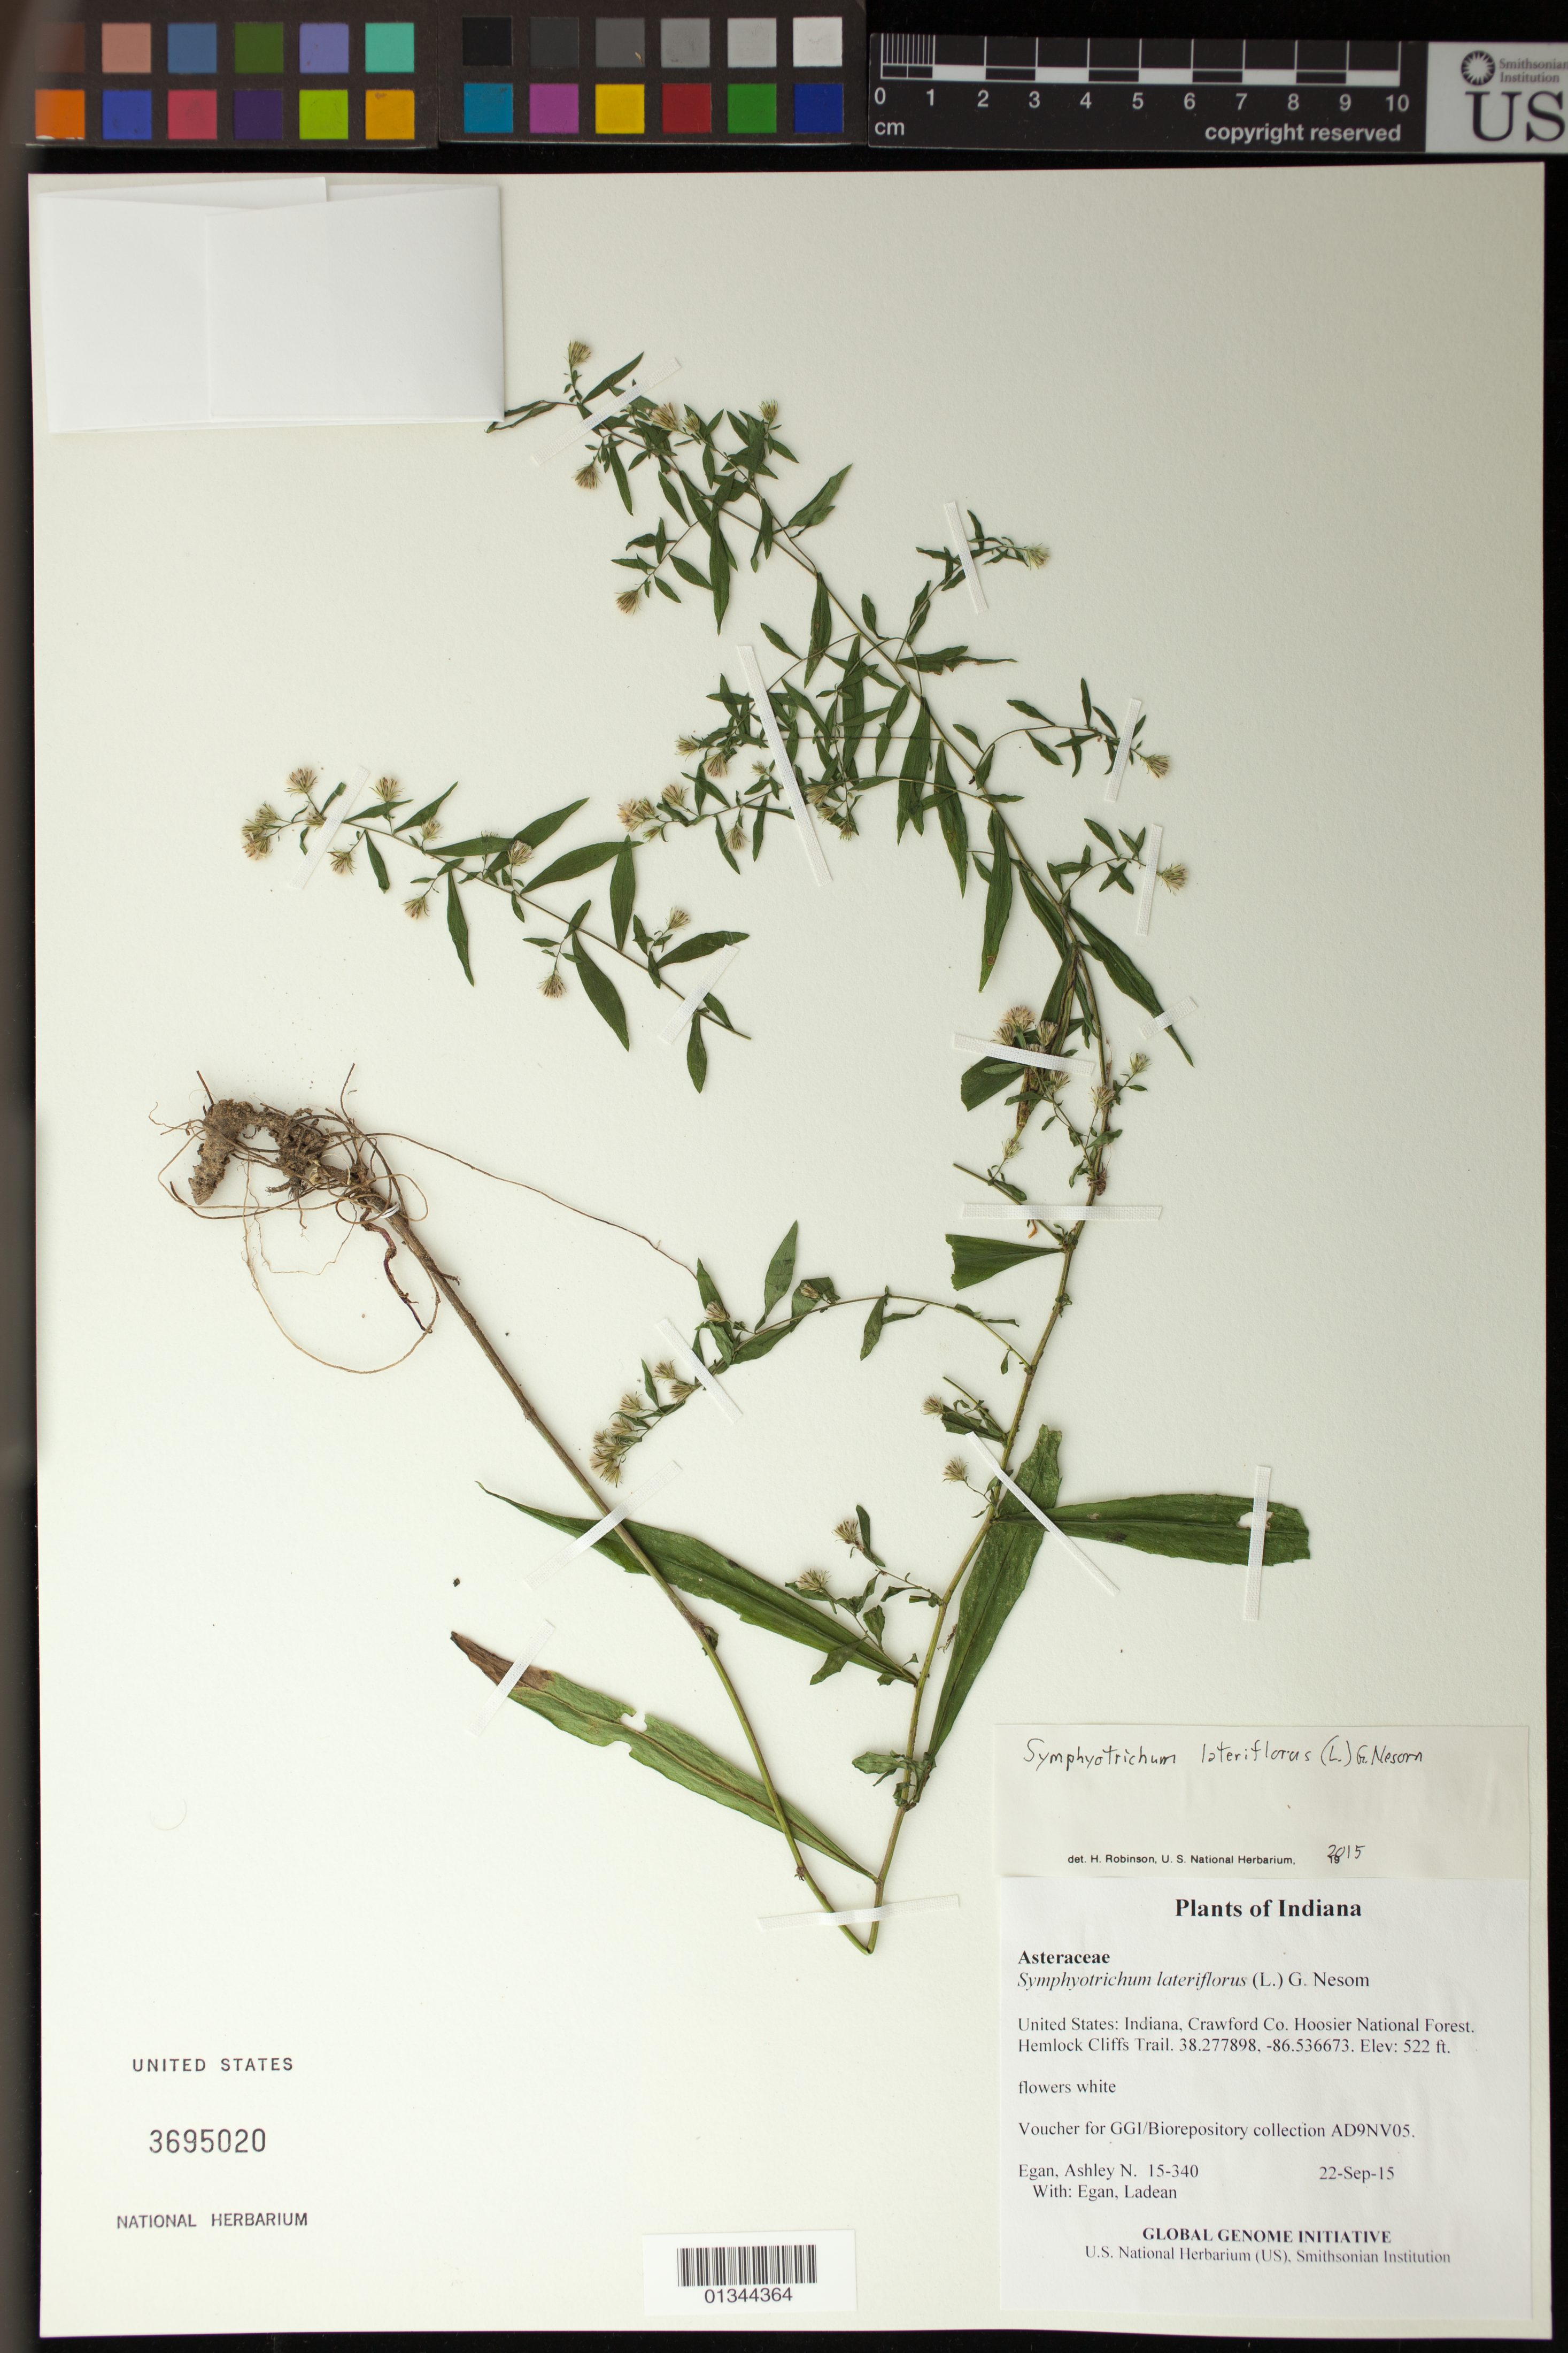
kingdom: Plantae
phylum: Tracheophyta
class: Magnoliopsida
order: Asterales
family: Asteraceae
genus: Symphyotrichum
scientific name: Symphyotrichum lateriflorum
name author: (L.) Á. Löve & D. Löve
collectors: A. N. Egan & L. Egan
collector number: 15-340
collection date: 2015-09-22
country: United States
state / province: Indiana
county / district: Crawford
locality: Hoosier National Forest. Hemlock Cliffs Trail.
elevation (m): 159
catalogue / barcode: US 3695020